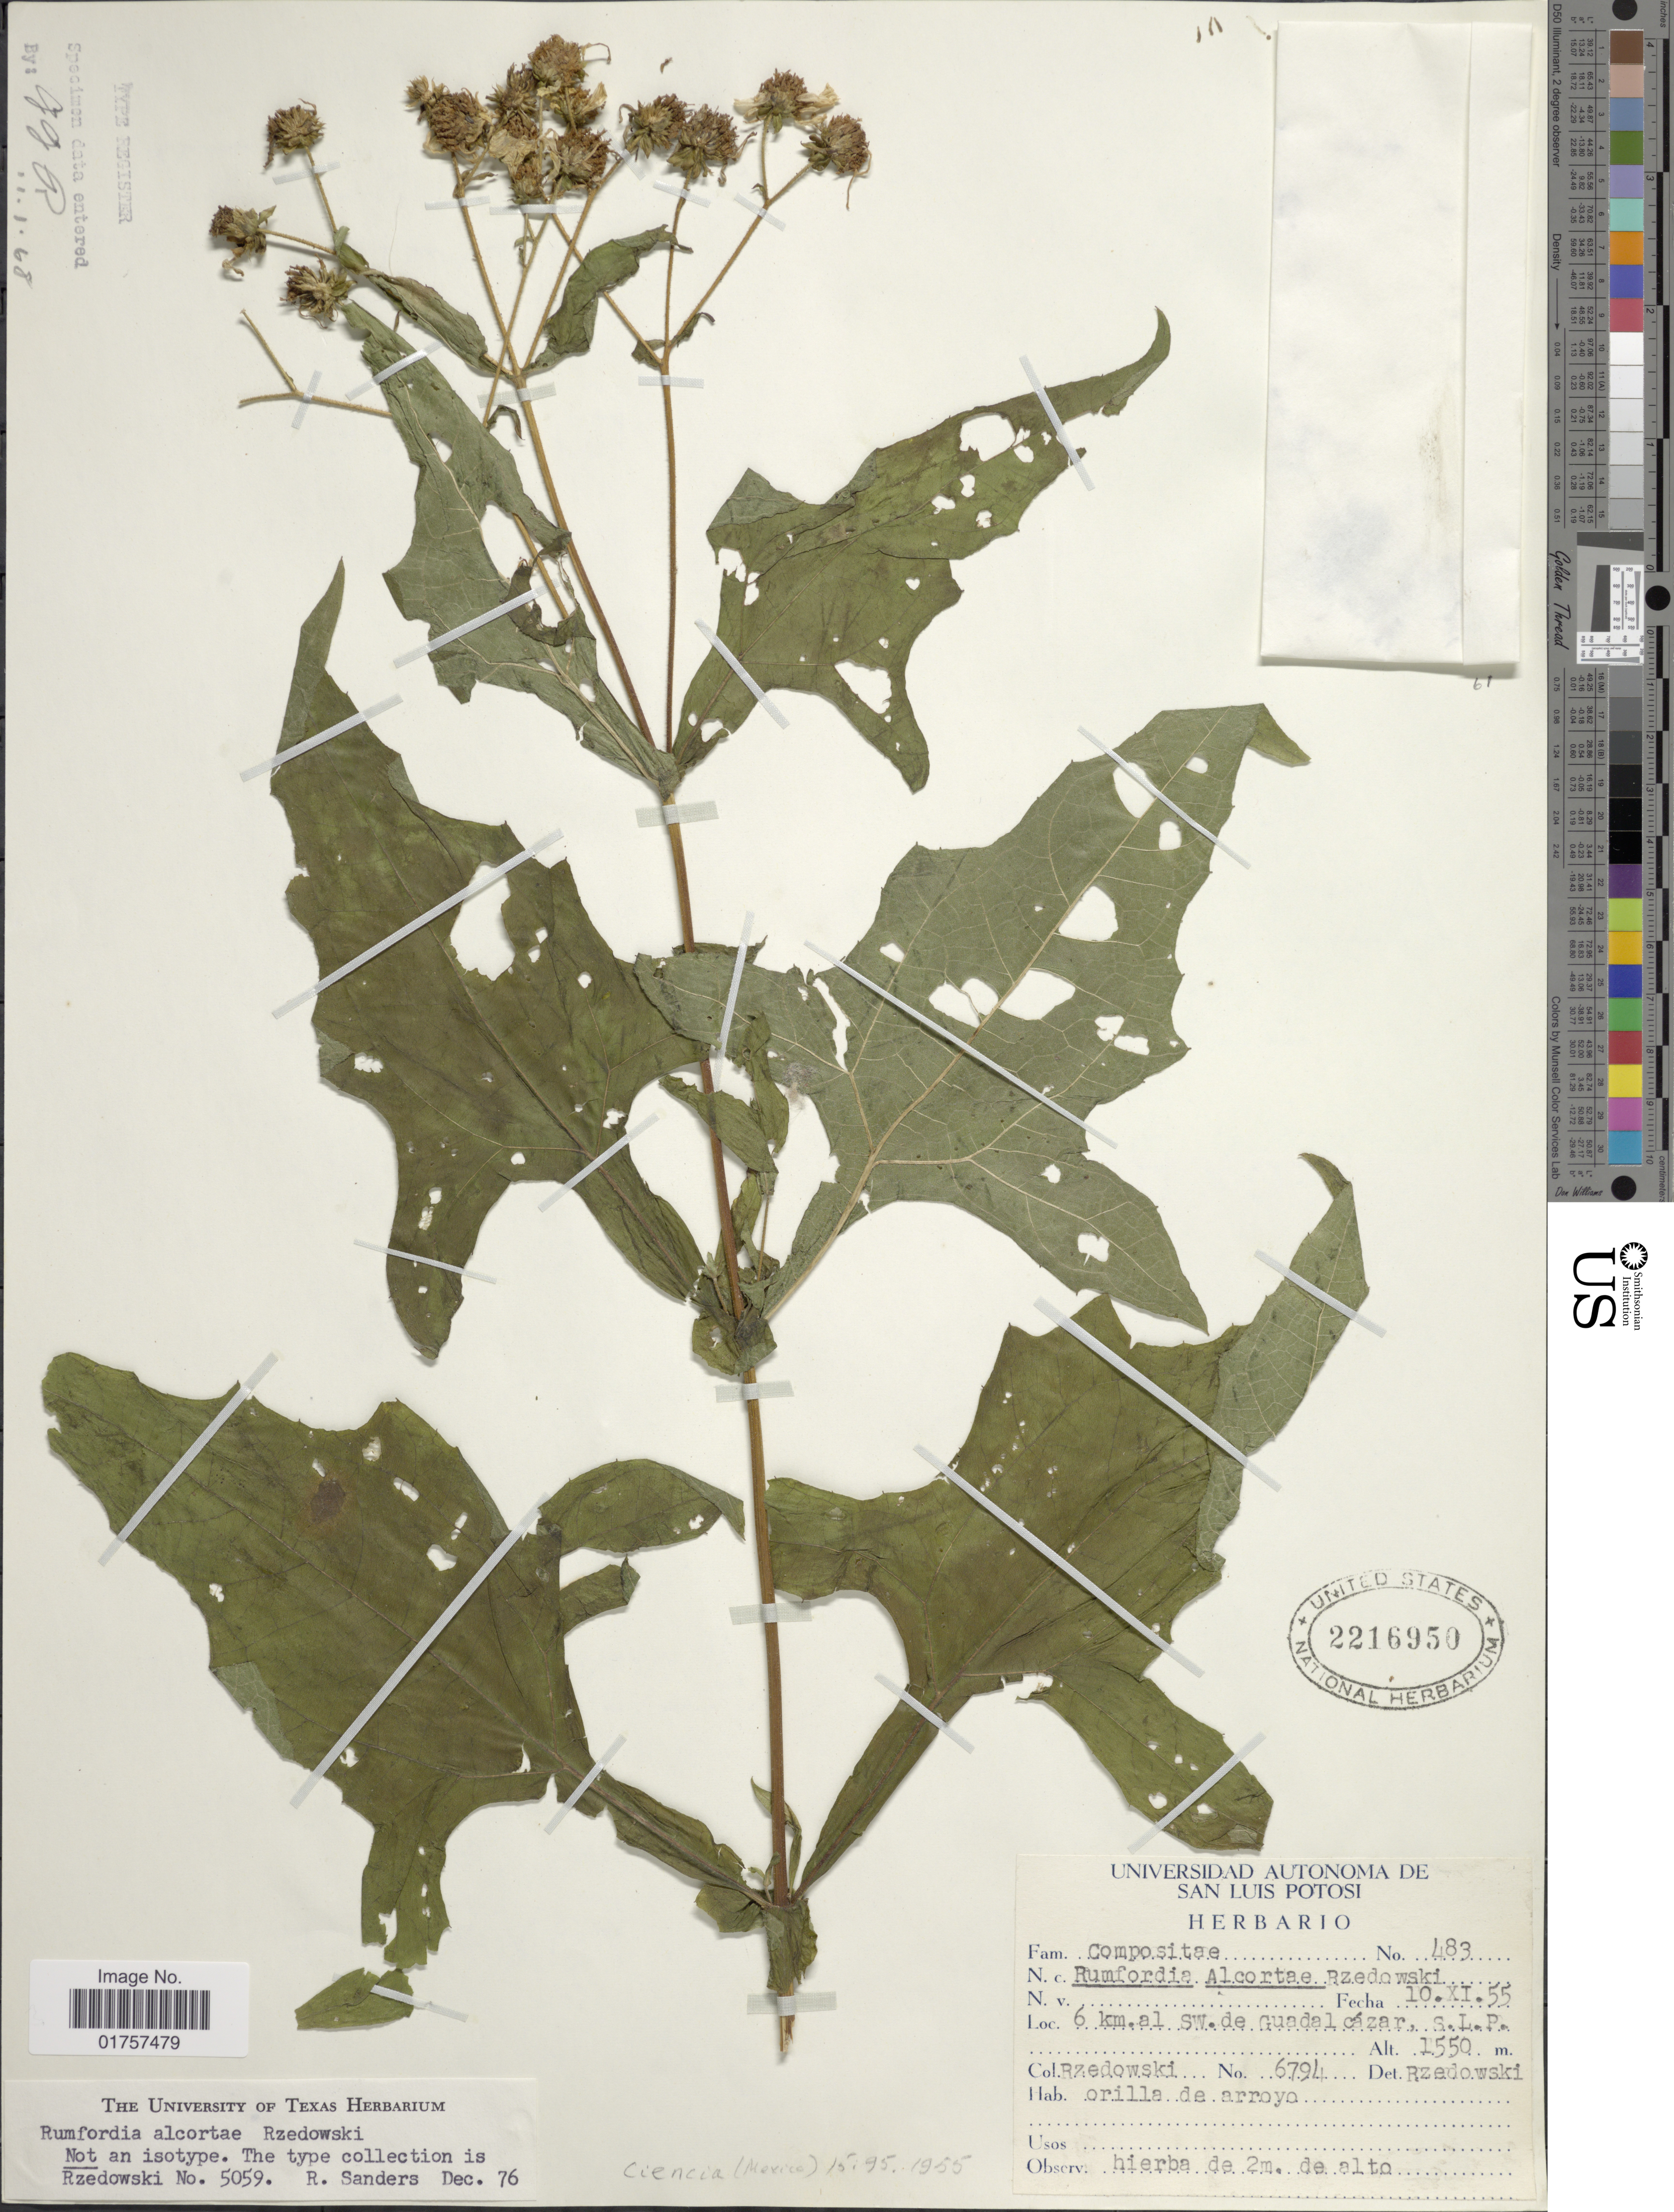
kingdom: Plantae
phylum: Tracheophyta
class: Magnoliopsida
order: Asterales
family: Asteraceae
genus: Rumfordia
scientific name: Rumfordia alcortae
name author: Rzed.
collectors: Rzedwoski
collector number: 6794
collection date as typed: Transcribed d/m/y: 10/11/55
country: Mexico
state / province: San Luis Potosí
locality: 6 km. al SW. de Guadalcázar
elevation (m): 1550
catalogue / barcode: US 2216950